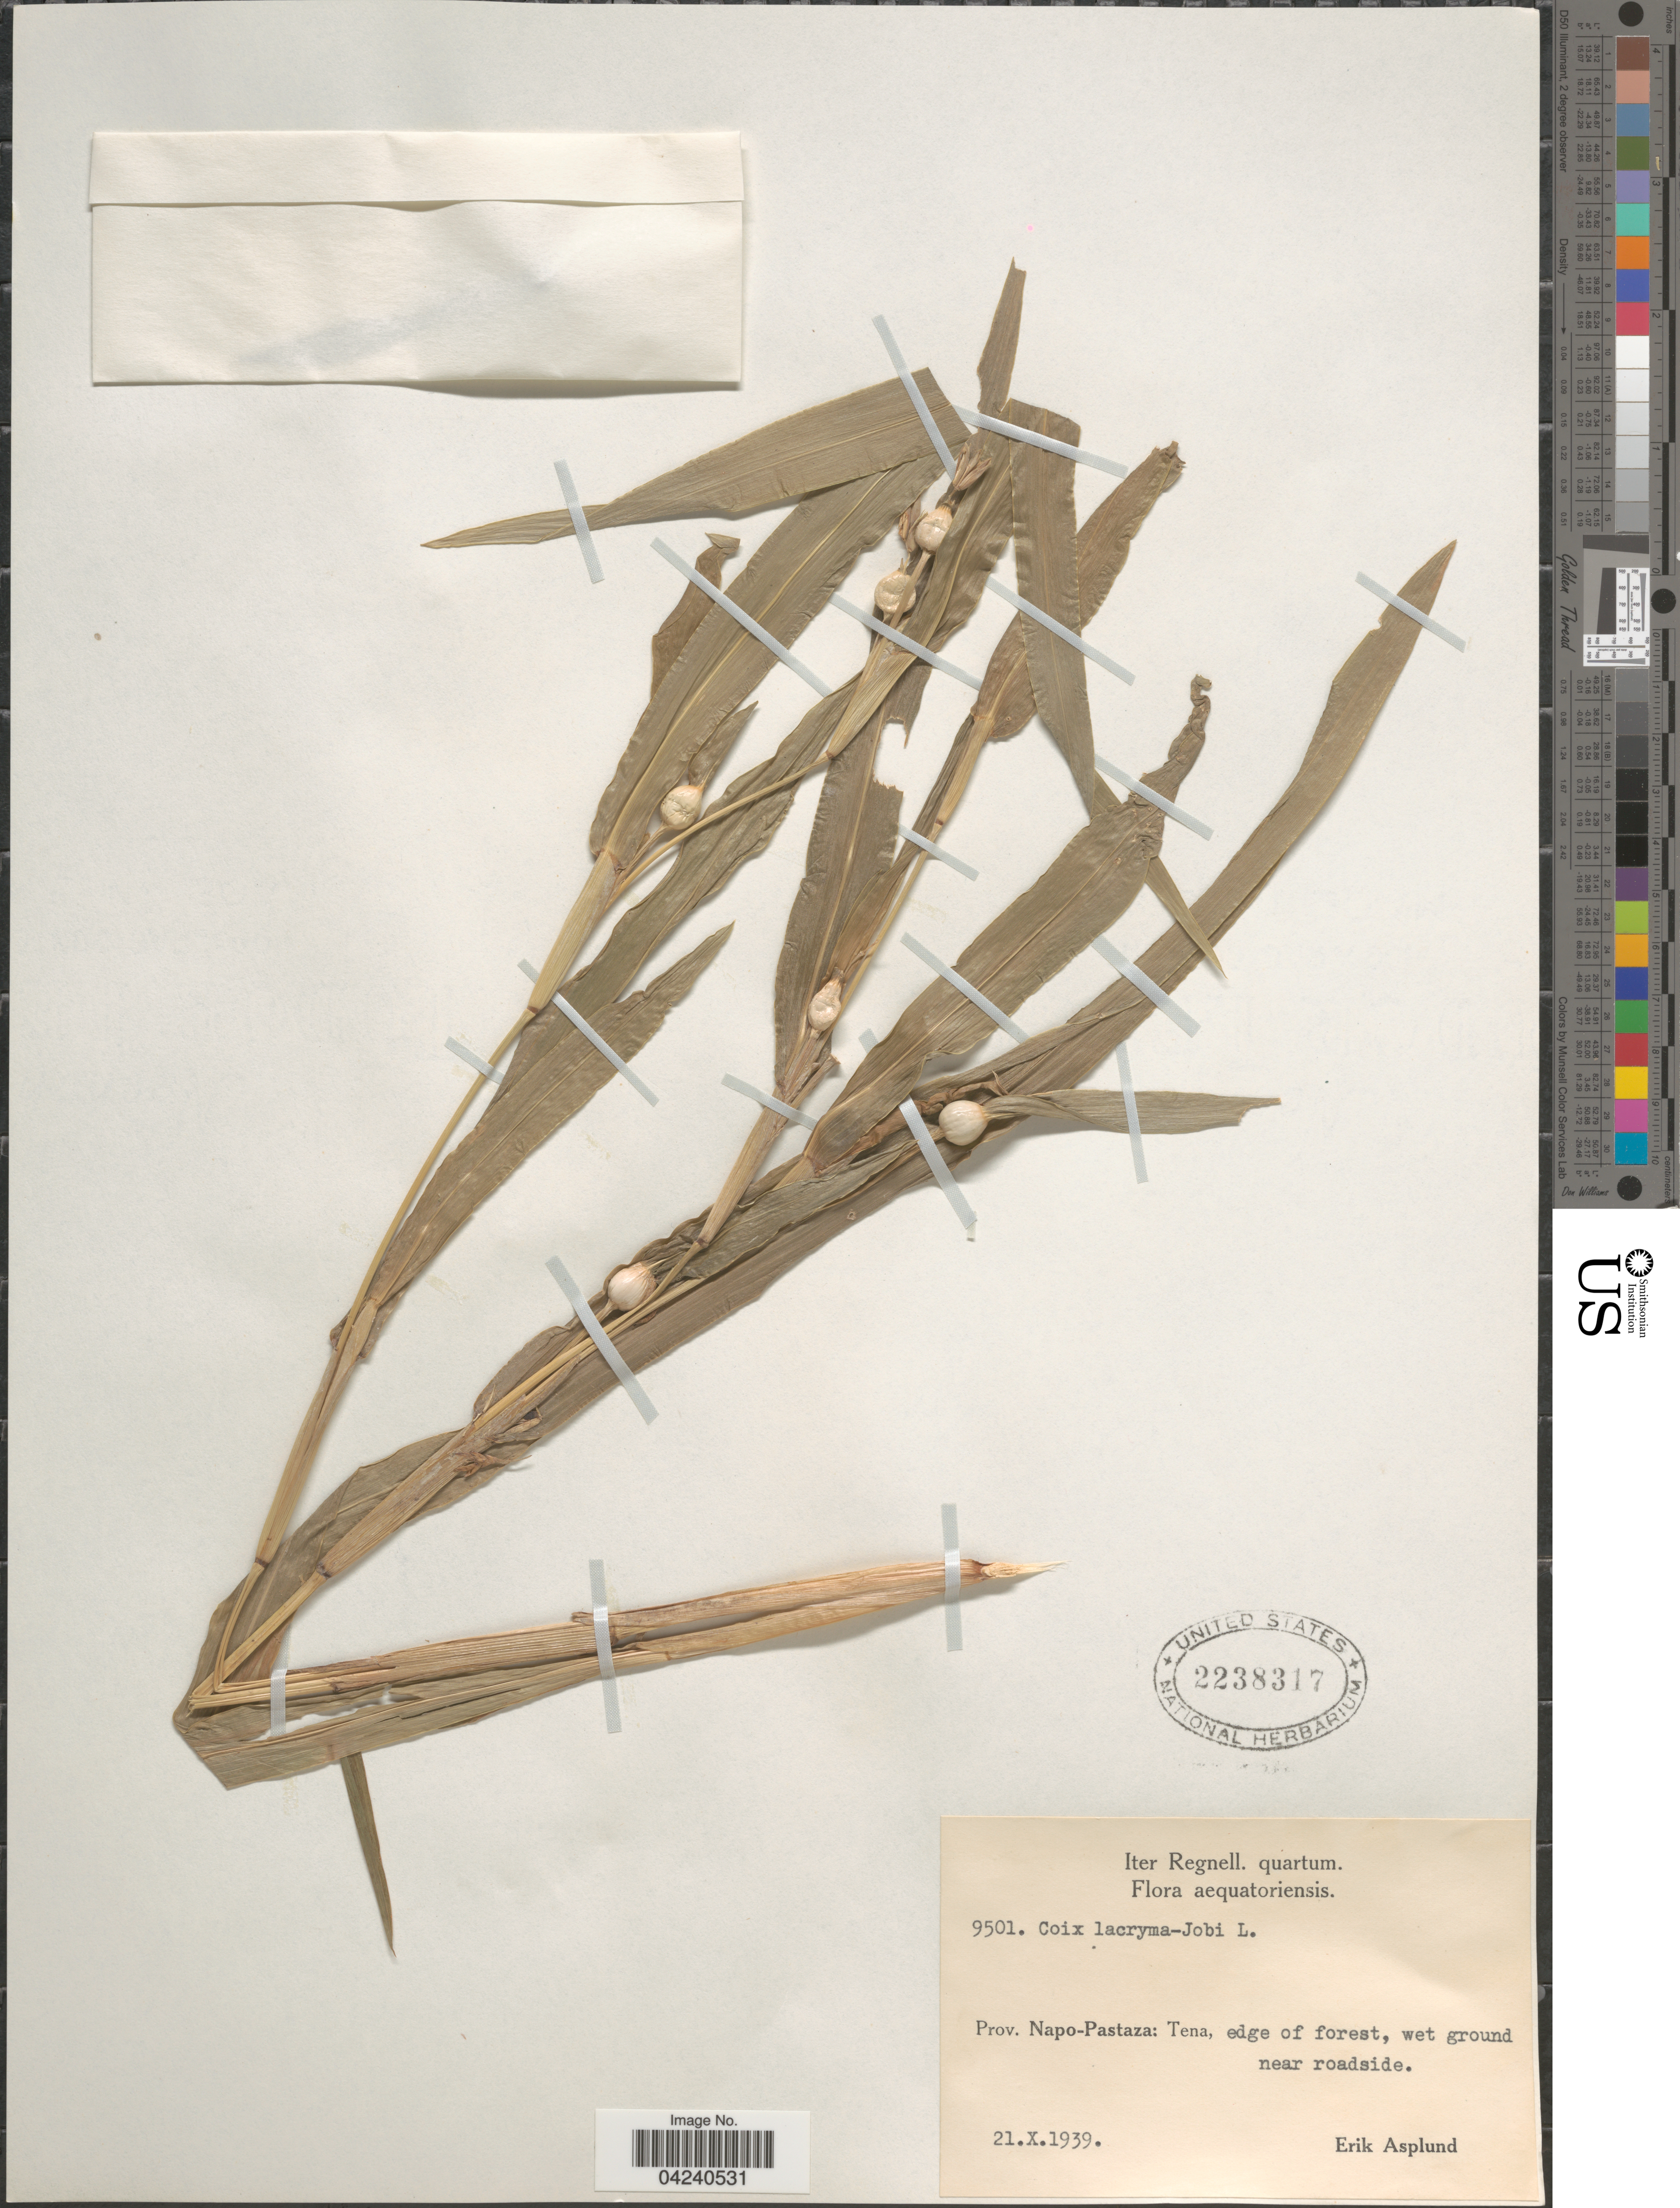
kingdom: Plantae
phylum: Tracheophyta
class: Liliopsida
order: Poales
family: Poaceae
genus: Coix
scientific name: Coix lacryma-jobi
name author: L.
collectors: E. Asplund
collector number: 9501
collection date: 1939-10-21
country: Ecuador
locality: Iter Regnell. quartum. Prov. Napo-Pastaza: Tena.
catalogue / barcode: US 2238317